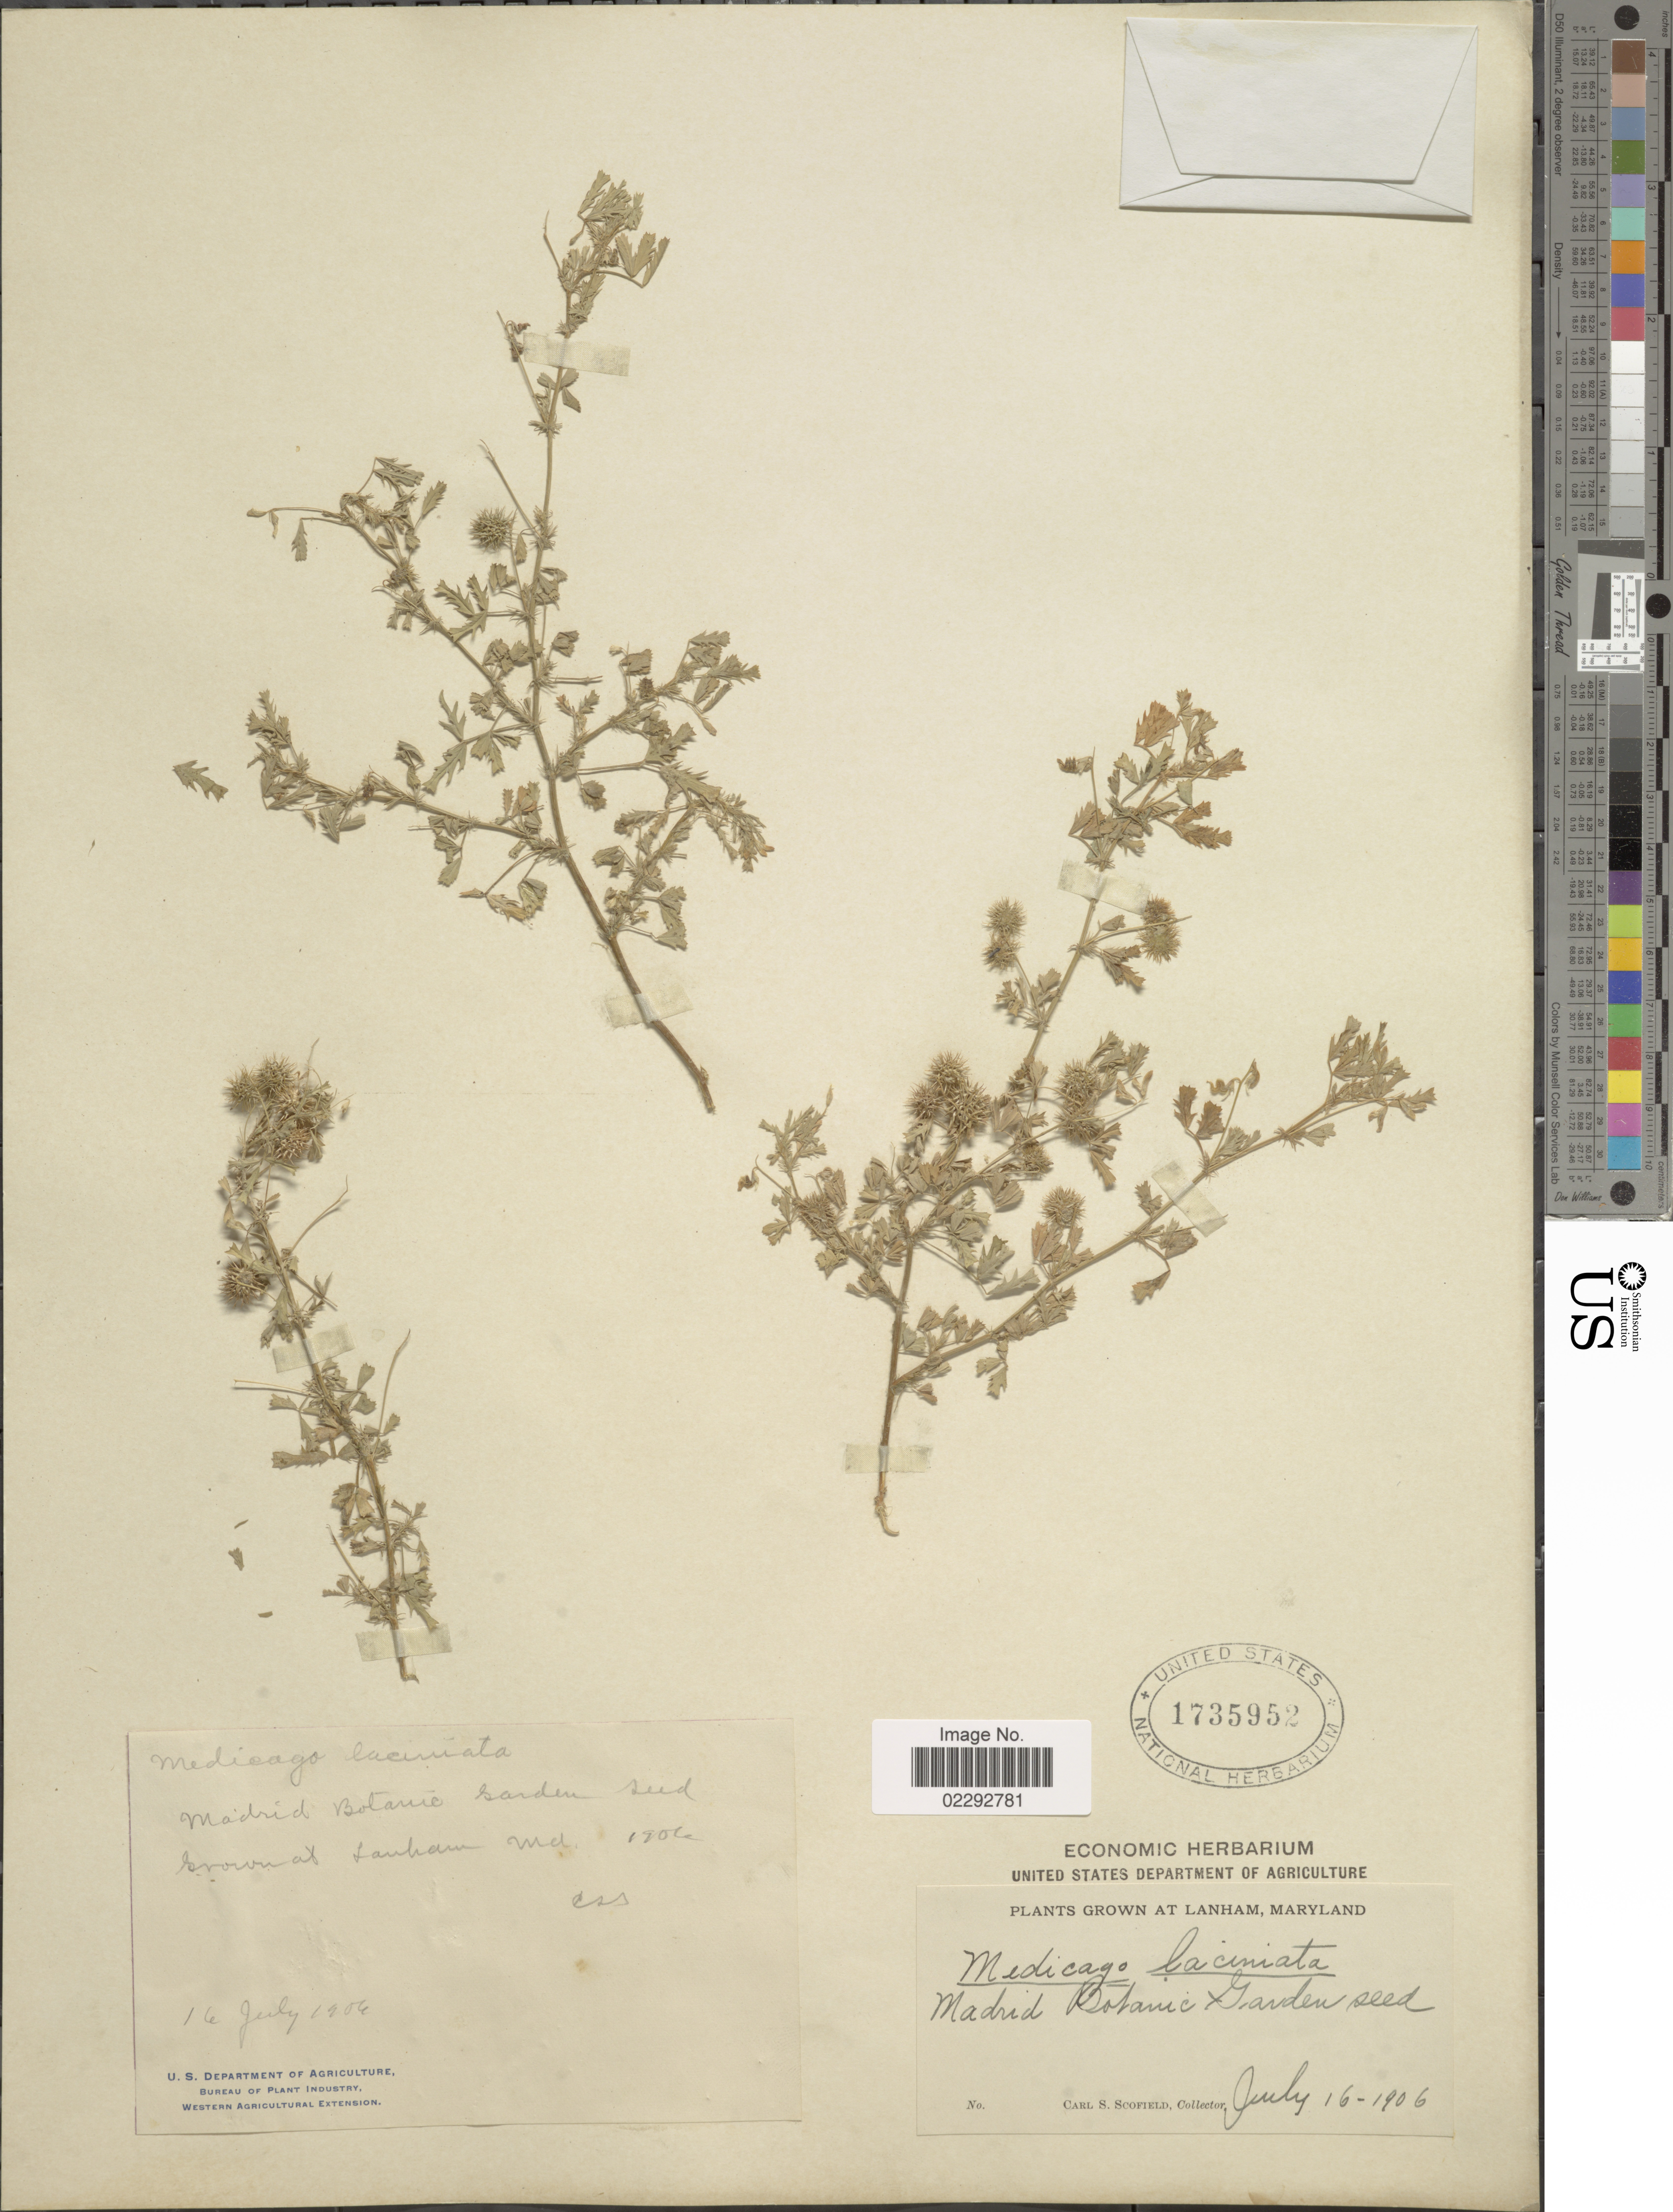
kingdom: Plantae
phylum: Tracheophyta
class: Magnoliopsida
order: Fabales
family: Fabaceae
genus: Medicago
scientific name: Medicago laciniata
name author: (L.) Mill.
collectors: C. Scofield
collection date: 1906-07-16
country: United States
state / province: Maryland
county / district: Prince George's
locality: Lanham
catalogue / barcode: US 1735952